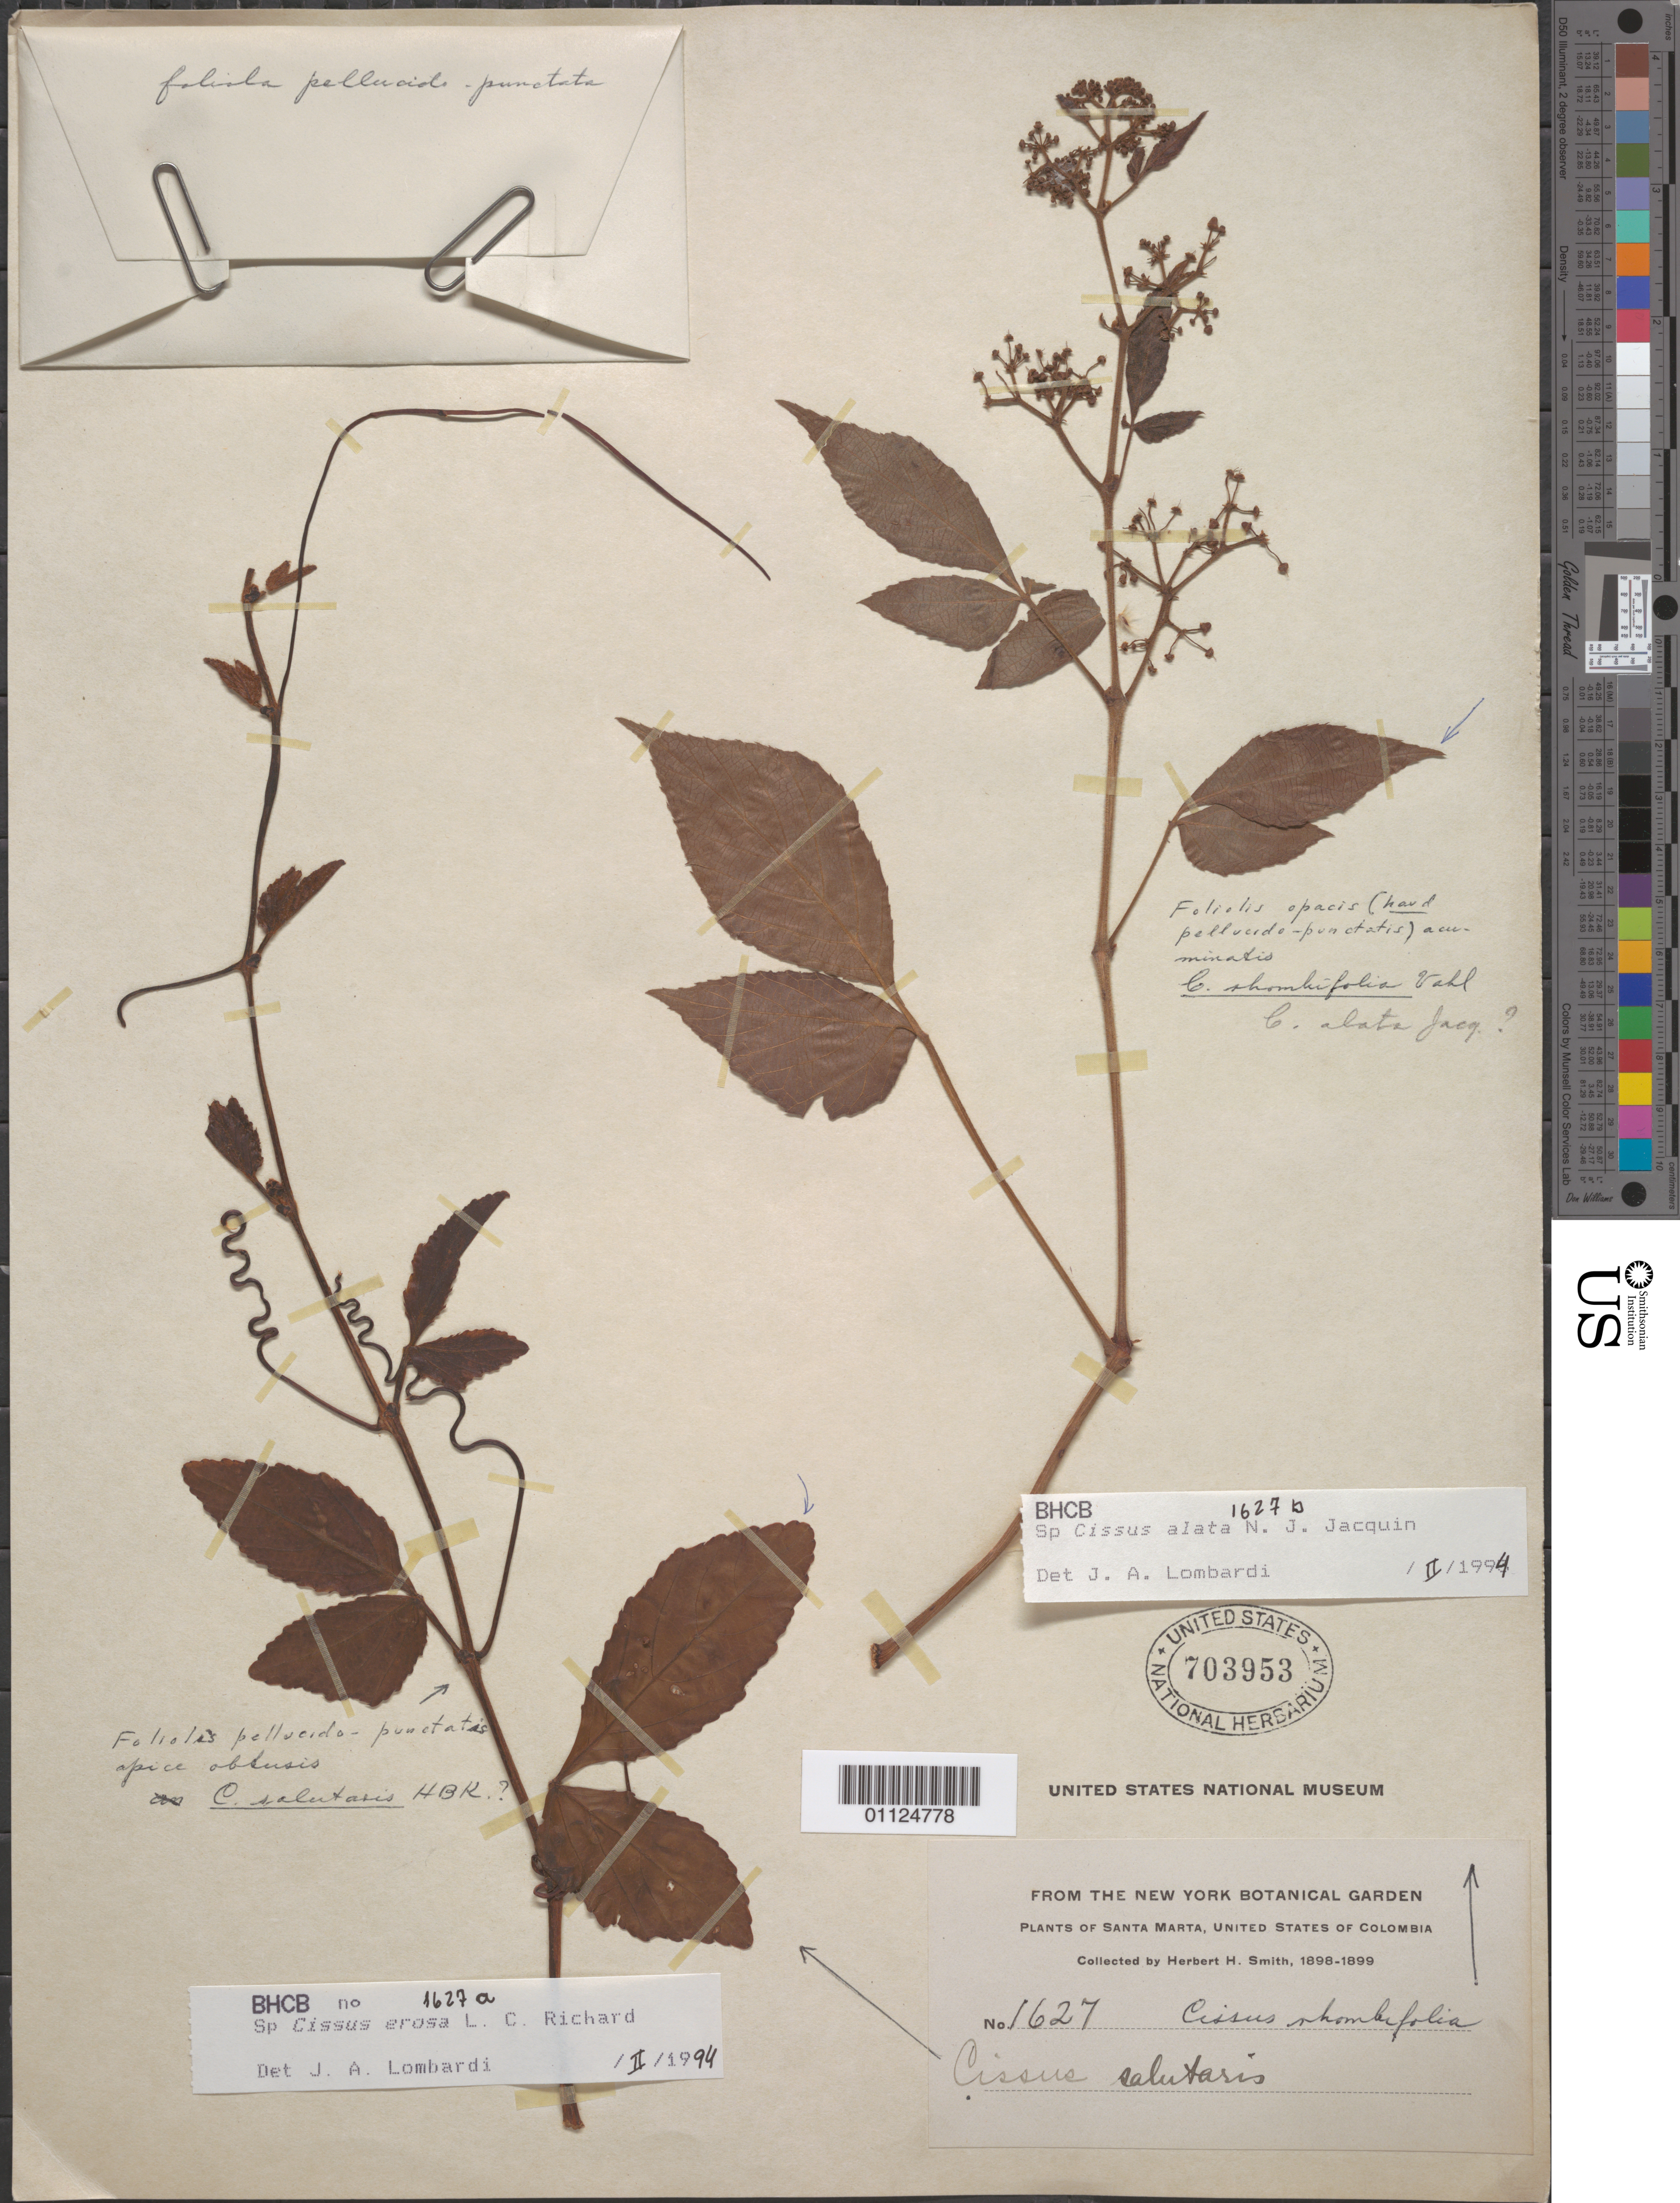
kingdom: Plantae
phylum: Tracheophyta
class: Magnoliopsida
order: Vitales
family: Vitaceae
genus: Cissus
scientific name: Cissus alata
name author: Jacq.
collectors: Herbert H. Smith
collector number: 1627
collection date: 1898/1899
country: Colombia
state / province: Magdalena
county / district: Santa Marta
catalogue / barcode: US 703953